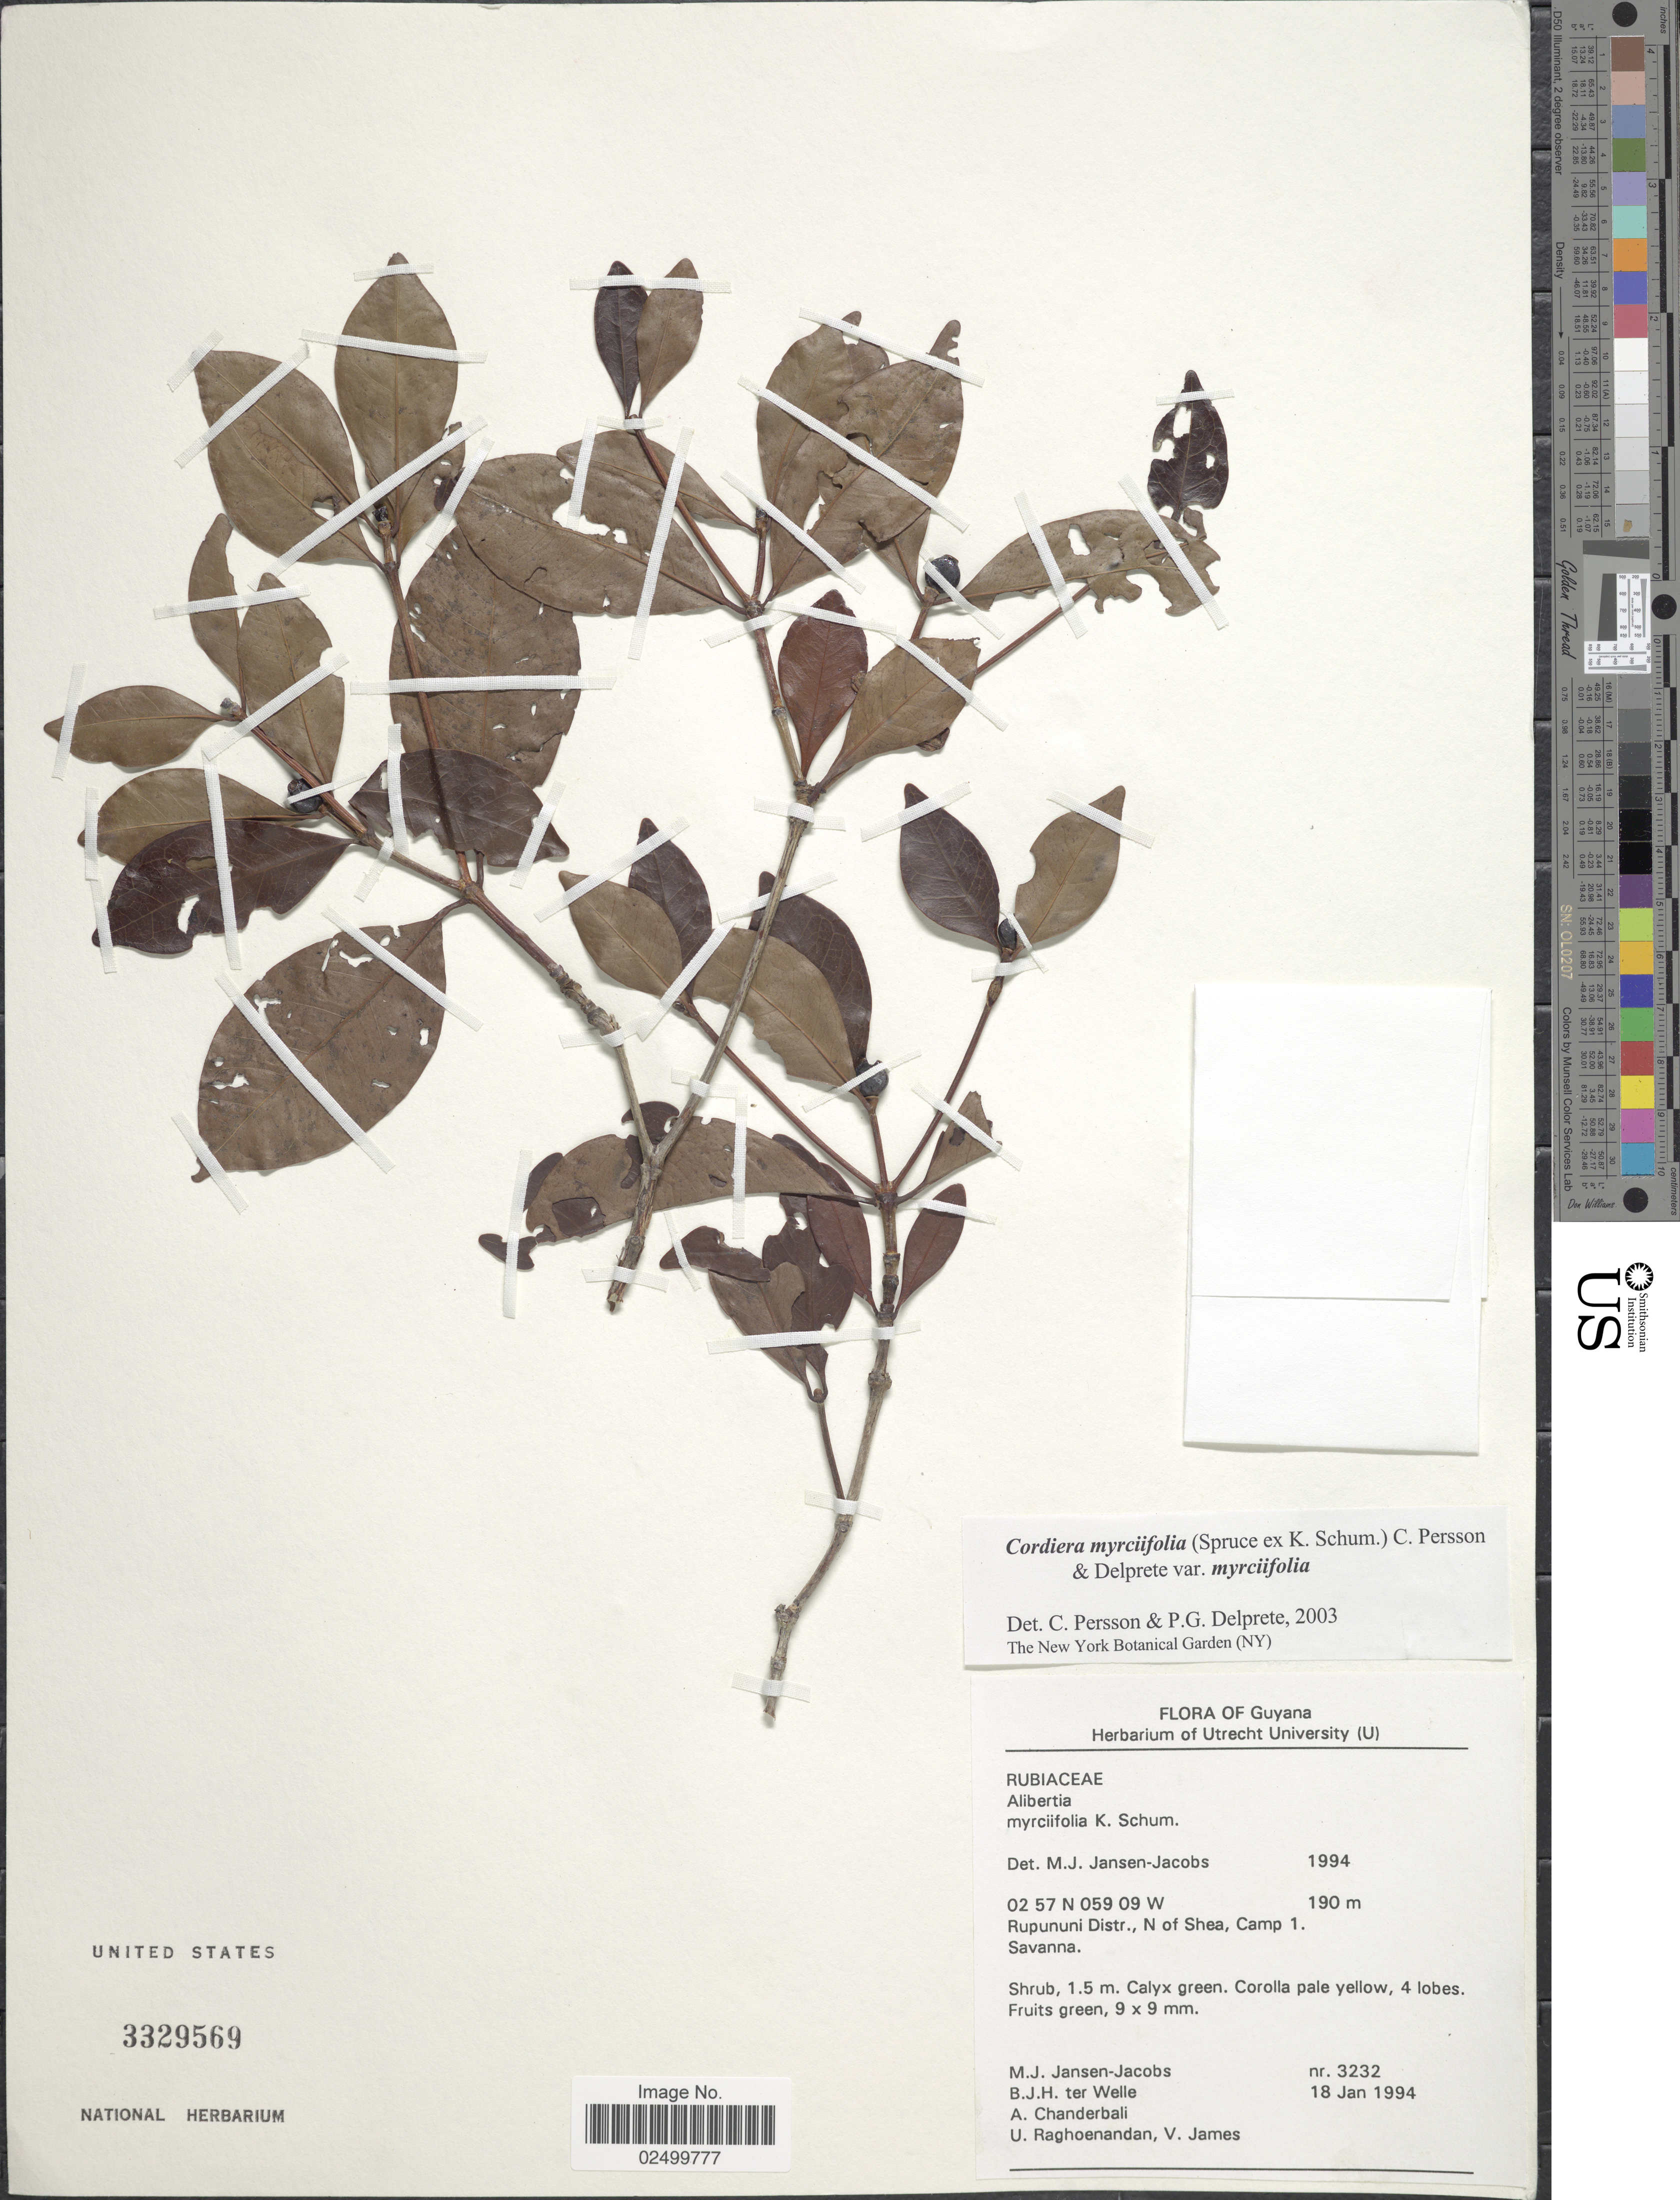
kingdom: Plantae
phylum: Tracheophyta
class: Magnoliopsida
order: Gentianales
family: Rubiaceae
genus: Cordiera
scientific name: Cordiera myrciifolia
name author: (K. Schum.) C.H. Perss. & Delprete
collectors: M. J. Jansen-Jacobs, B. Welle, A. S. Chanderbali, U. Raghoenandan & V. James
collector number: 3232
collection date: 1994-01-18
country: Guyana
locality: Rupununi Distr., N of Shea, Camp 1.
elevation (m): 190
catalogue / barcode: US 3329569